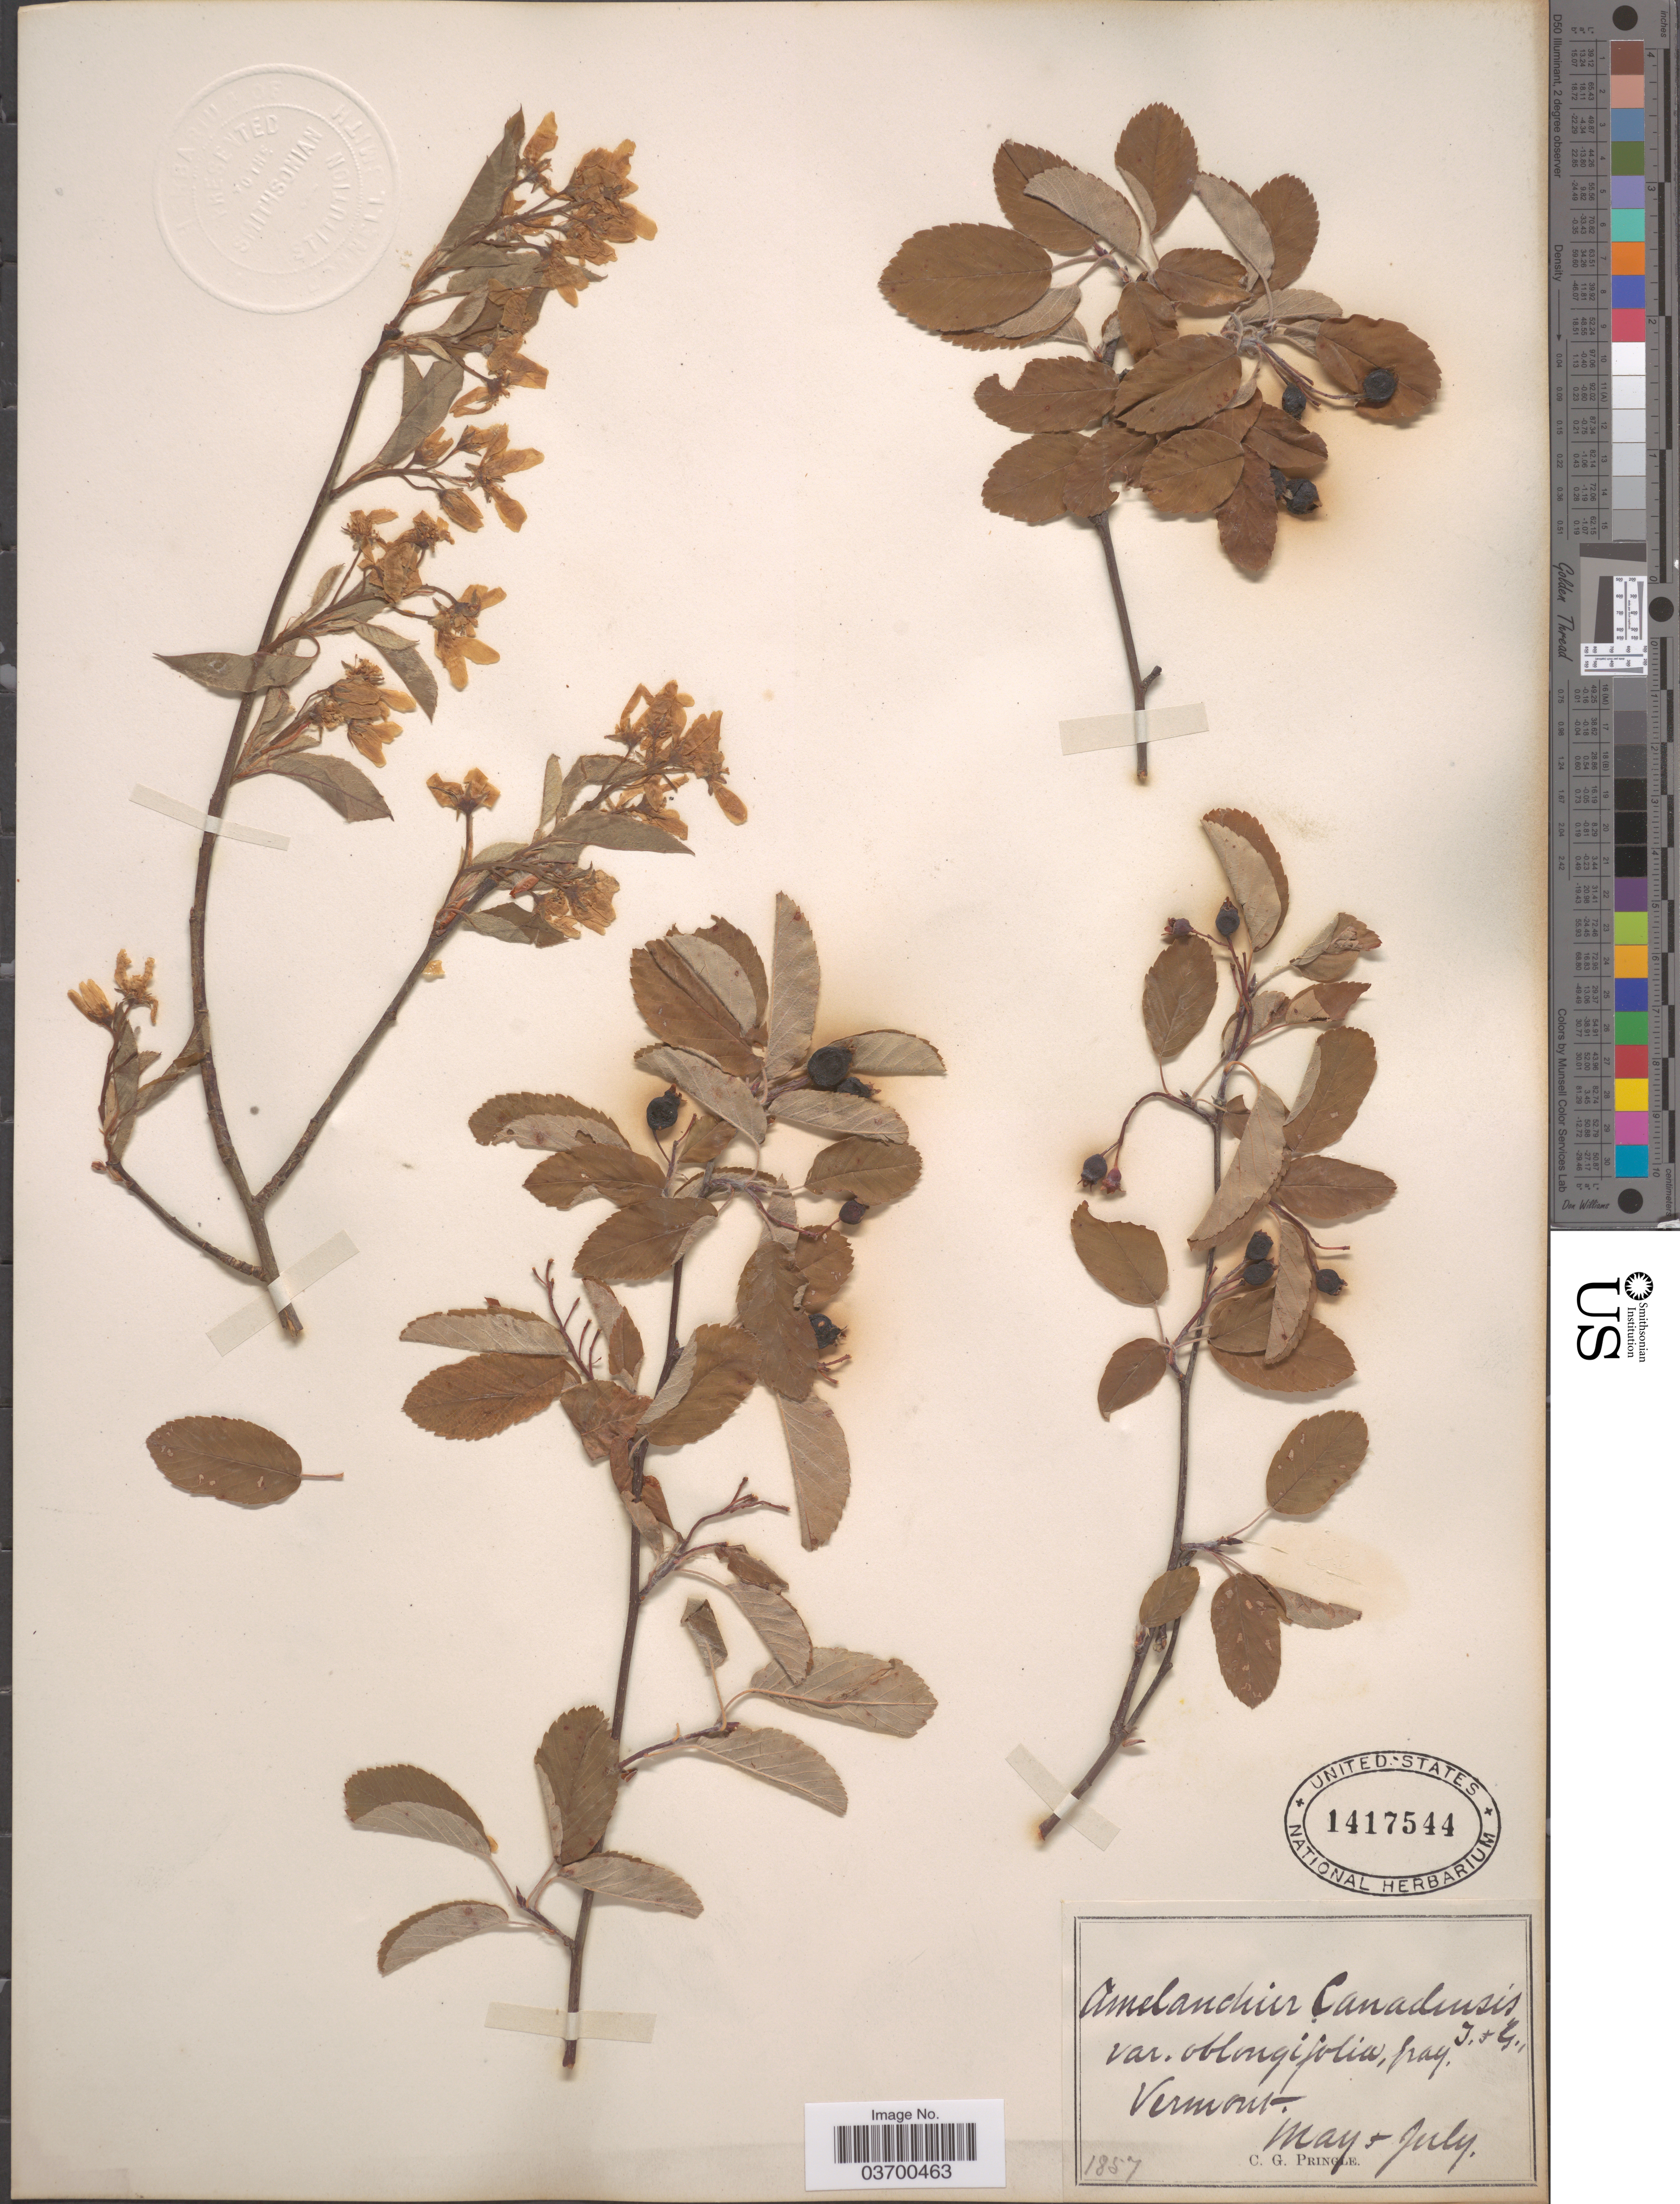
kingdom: Plantae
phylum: Tracheophyta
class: Magnoliopsida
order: Rosales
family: Rosaceae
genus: Amelanchier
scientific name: Amelanchier canadensis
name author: (L.) Medic.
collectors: C. G. Pringle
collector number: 1857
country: United States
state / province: Vermont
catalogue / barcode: US 1417544